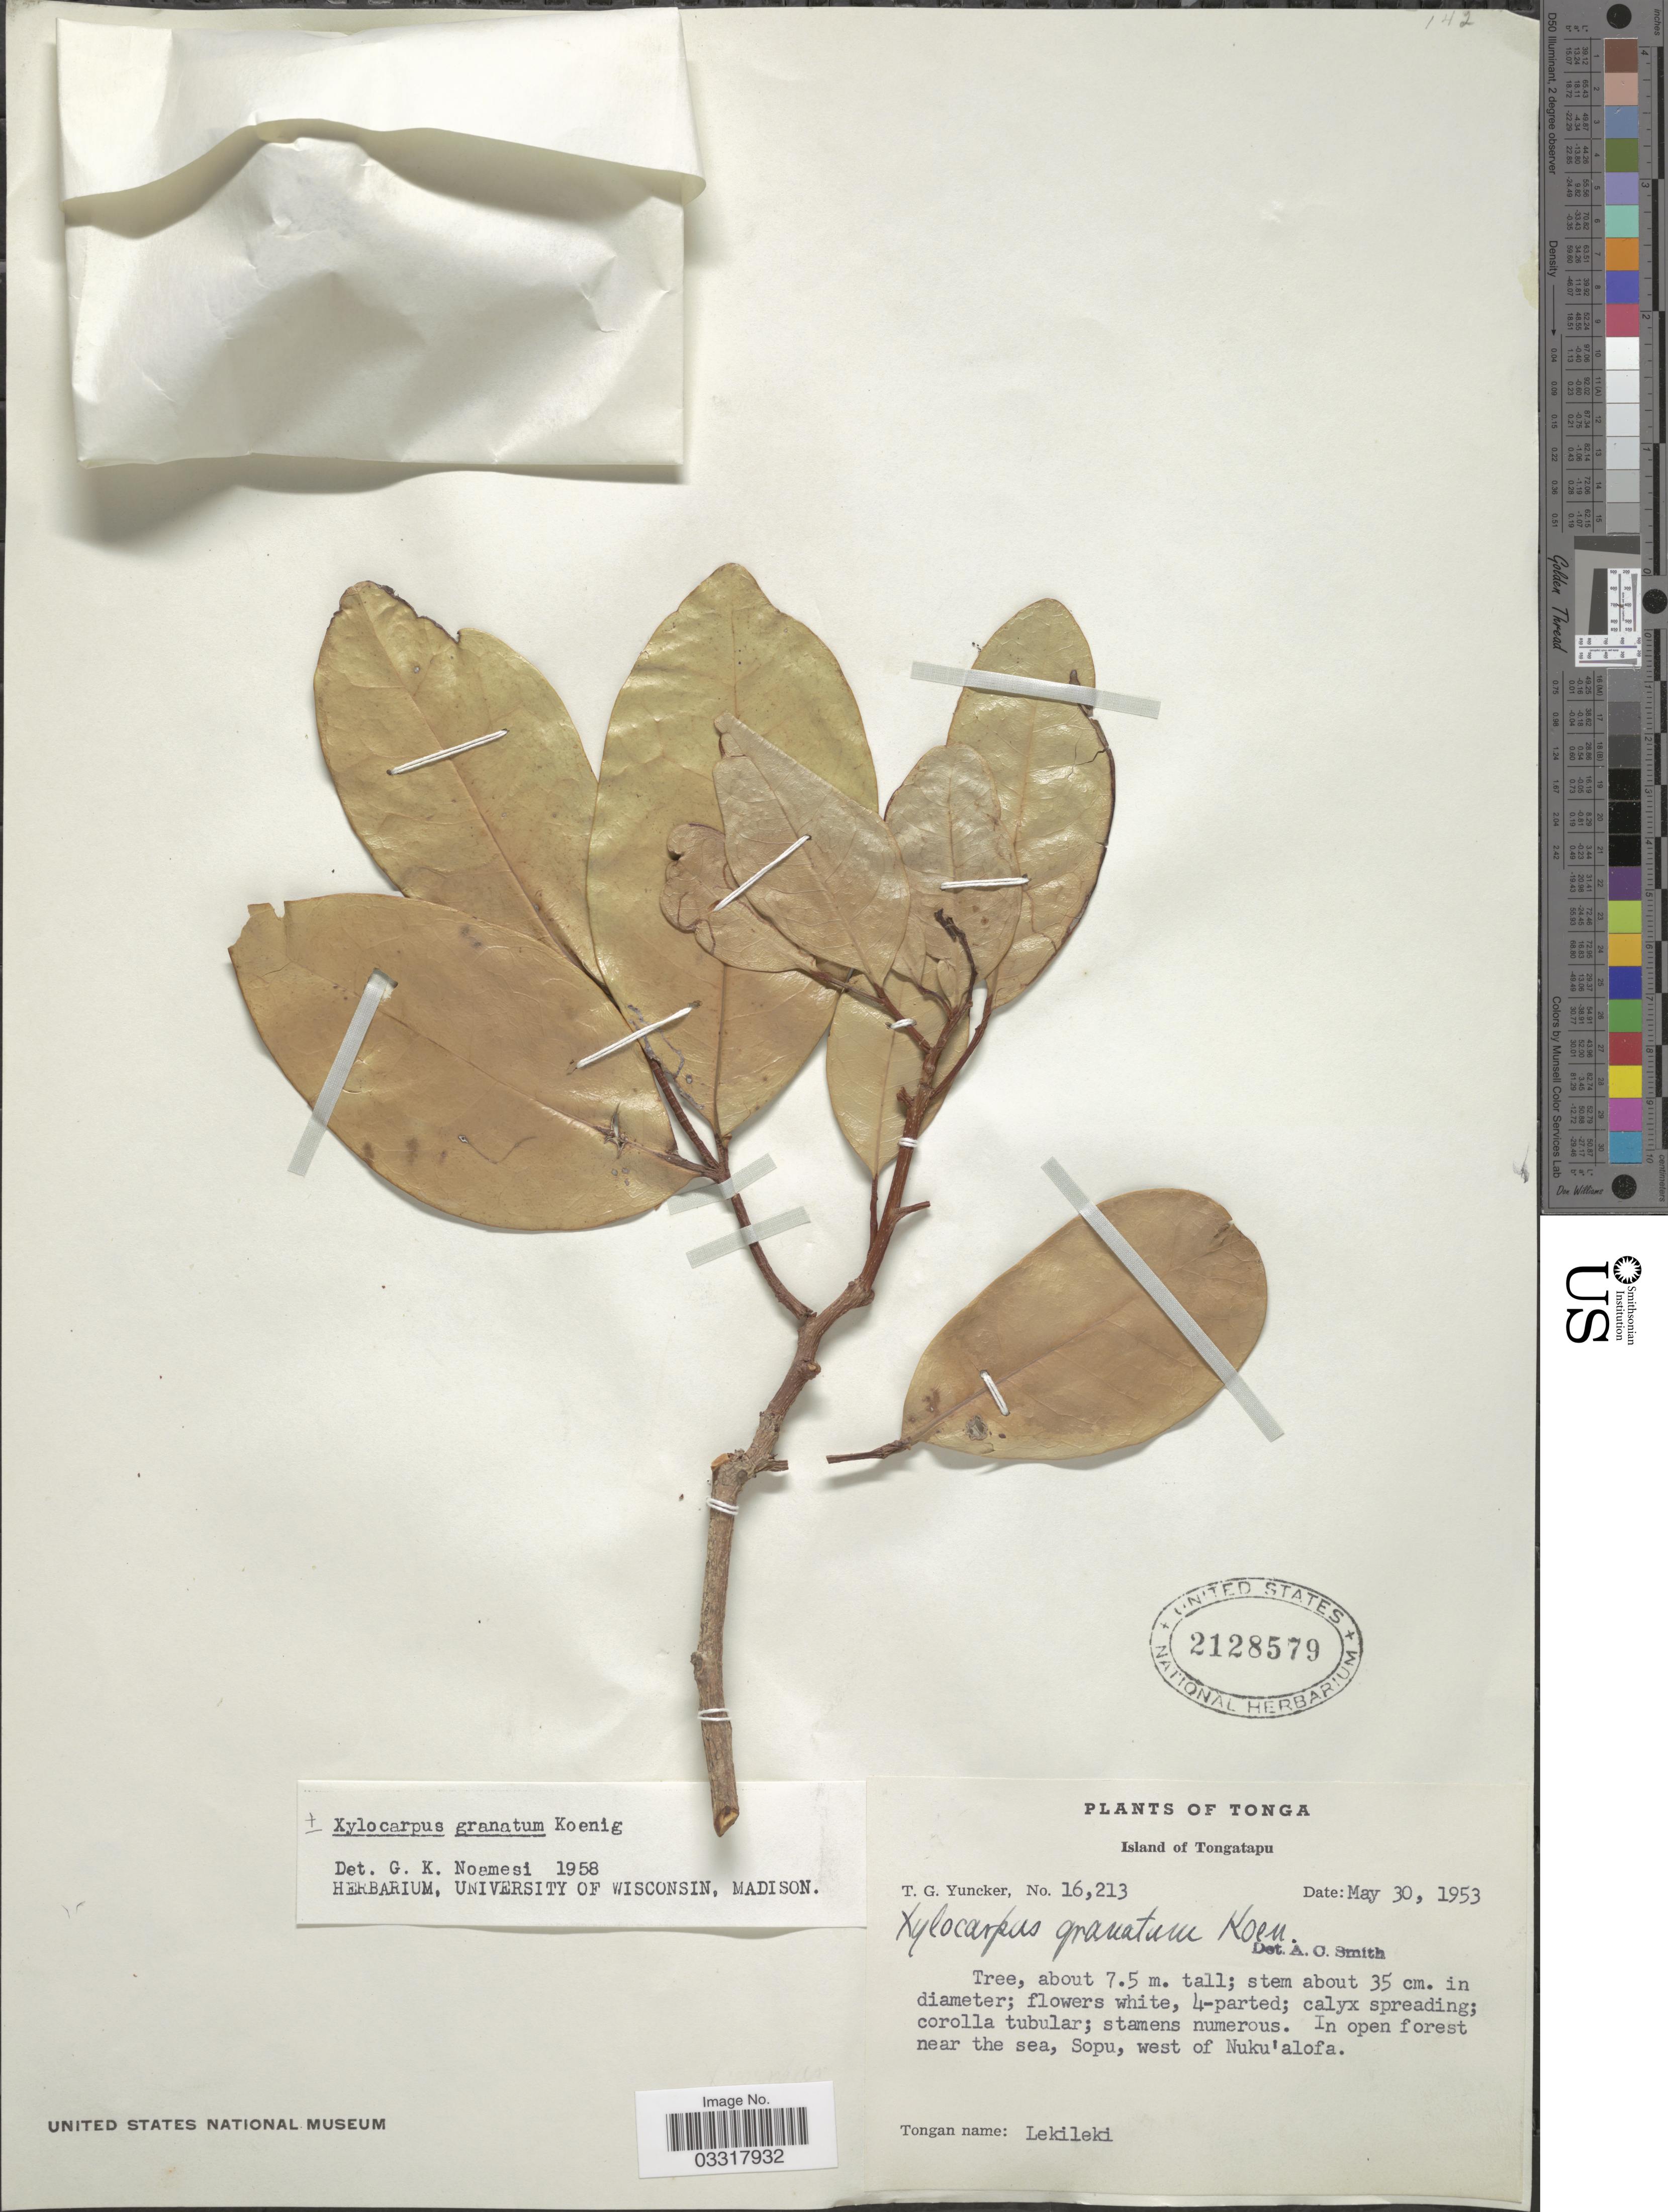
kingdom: Plantae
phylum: Tracheophyta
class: Magnoliopsida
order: Sapindales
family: Meliaceae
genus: Xylocarpus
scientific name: Xylocarpus granatum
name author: J. Koenig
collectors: T. G. Yuncker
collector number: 16213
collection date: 1953-05-30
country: Tonga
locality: Island of Tongatapu. In open forest near the sea, Sopu, west of Nuku'alofa.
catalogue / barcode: US 2128579